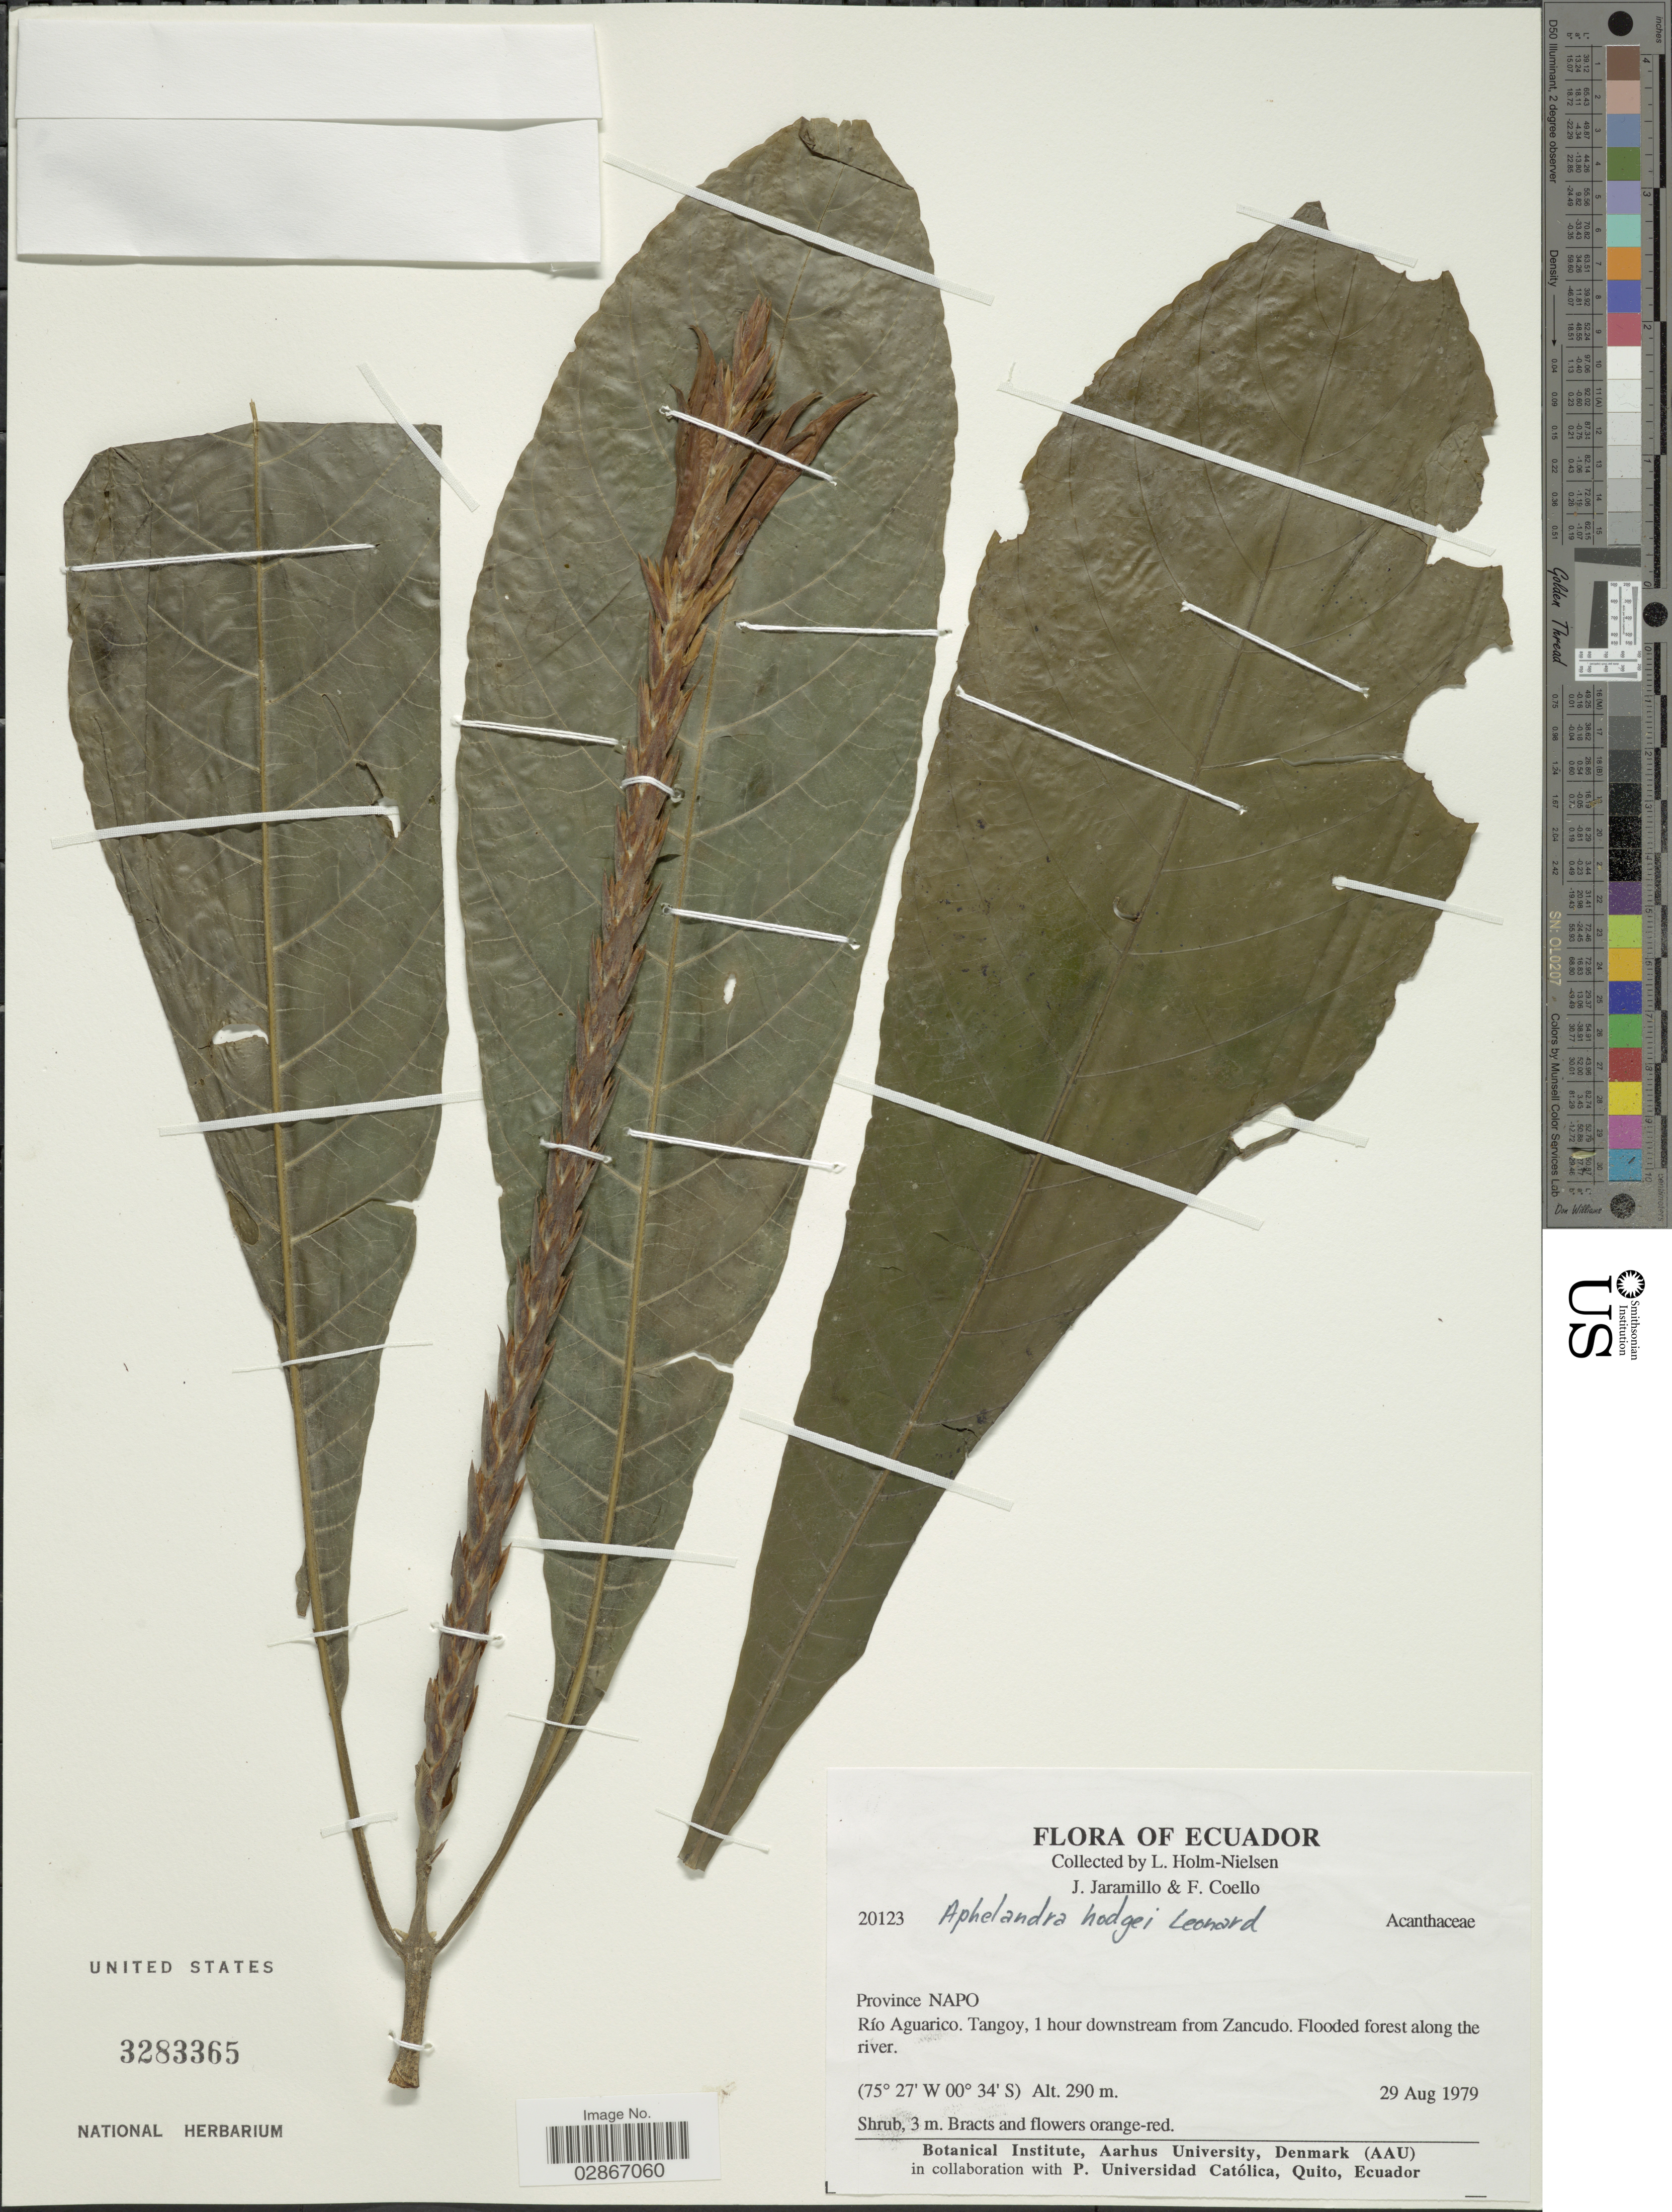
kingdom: Plantae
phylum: Tracheophyta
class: Magnoliopsida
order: Lamiales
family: Acanthaceae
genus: Aphelandra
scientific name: Aphelandra hodgei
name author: Leonard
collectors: L. Holm-Nielsen, J. Jaramillo & F. Coello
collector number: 20123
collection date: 1979-08-29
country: Ecuador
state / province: Napo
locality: Río Aguarico. Tangoy, 1 hour downstream from Zancudo.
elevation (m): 290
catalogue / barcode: US 3283365